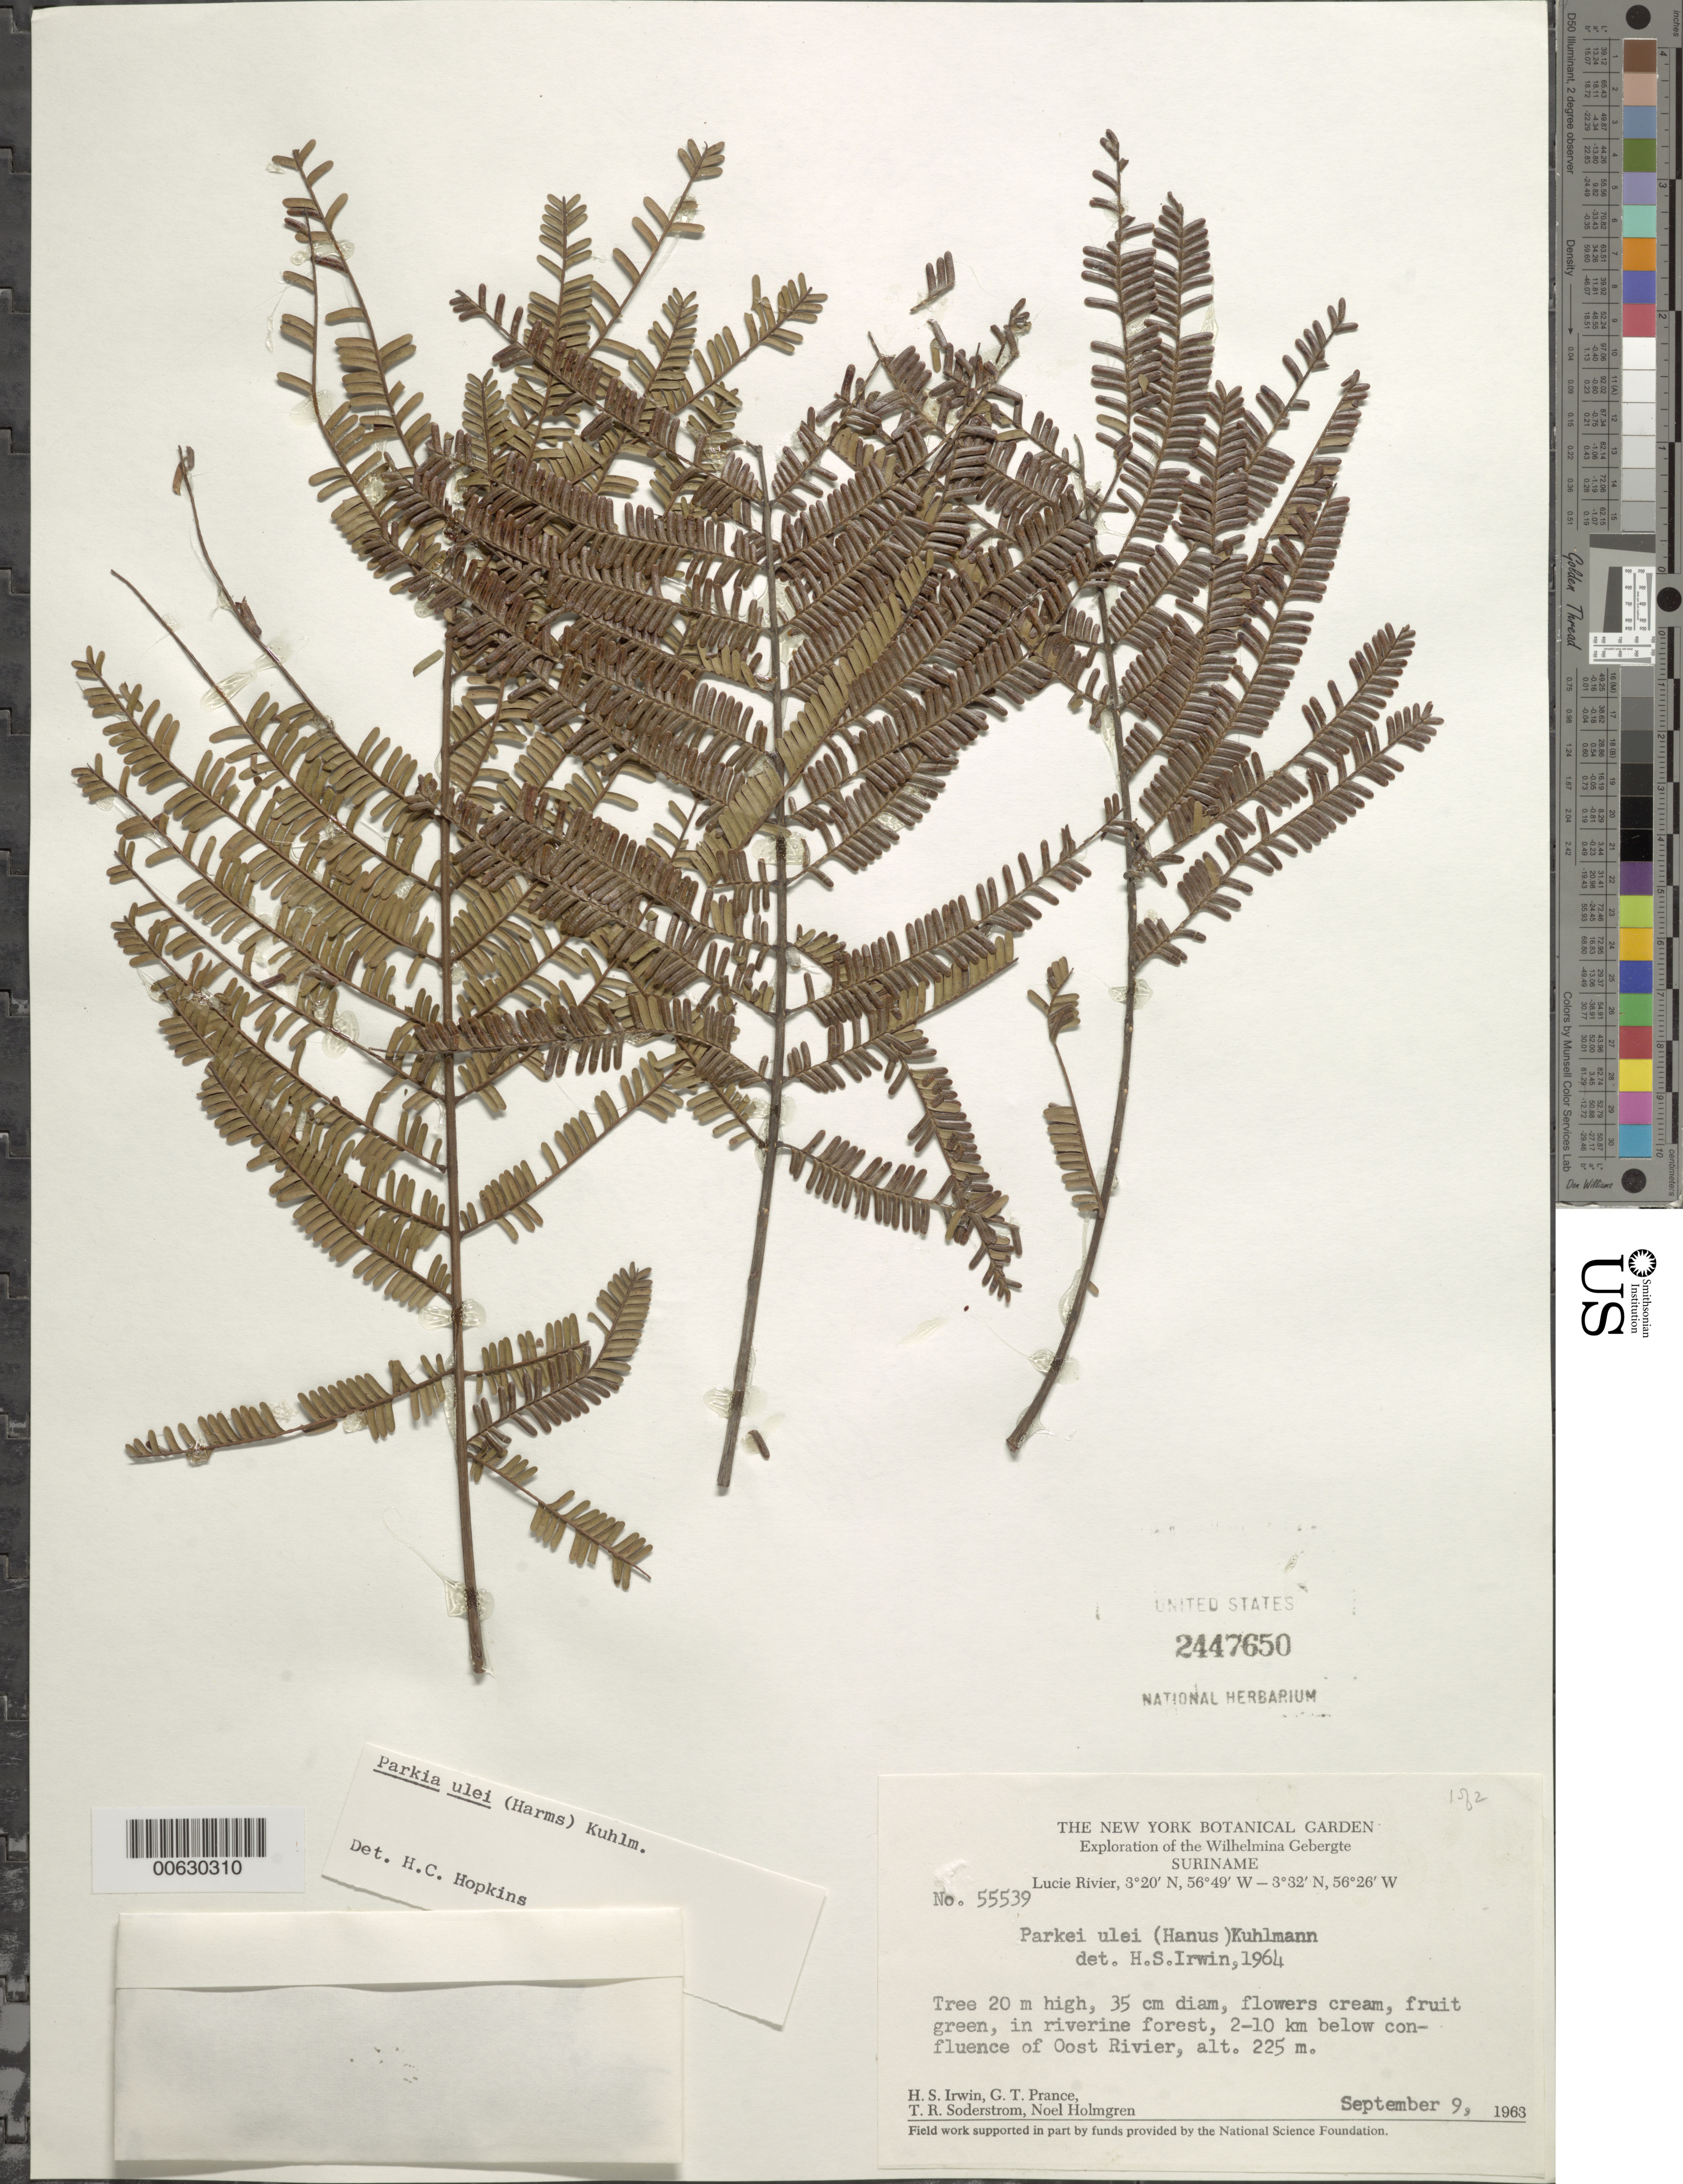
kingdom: Plantae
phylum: Tracheophyta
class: Magnoliopsida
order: Fabales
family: Fabaceae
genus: Parkia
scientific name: Parkia ulei var. ulei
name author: Kuhlm.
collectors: H. Irwin, G. T. Prance, T. R. Soderstrom & N. H. Holmgren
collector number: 55539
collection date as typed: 9-Sep-63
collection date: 1963-09-09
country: Suriname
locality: Lucie R., 2-10 km below confl. with Oost R., Wilhelmina Gebergte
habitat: Riverine forest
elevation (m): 225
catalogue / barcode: US 2447650